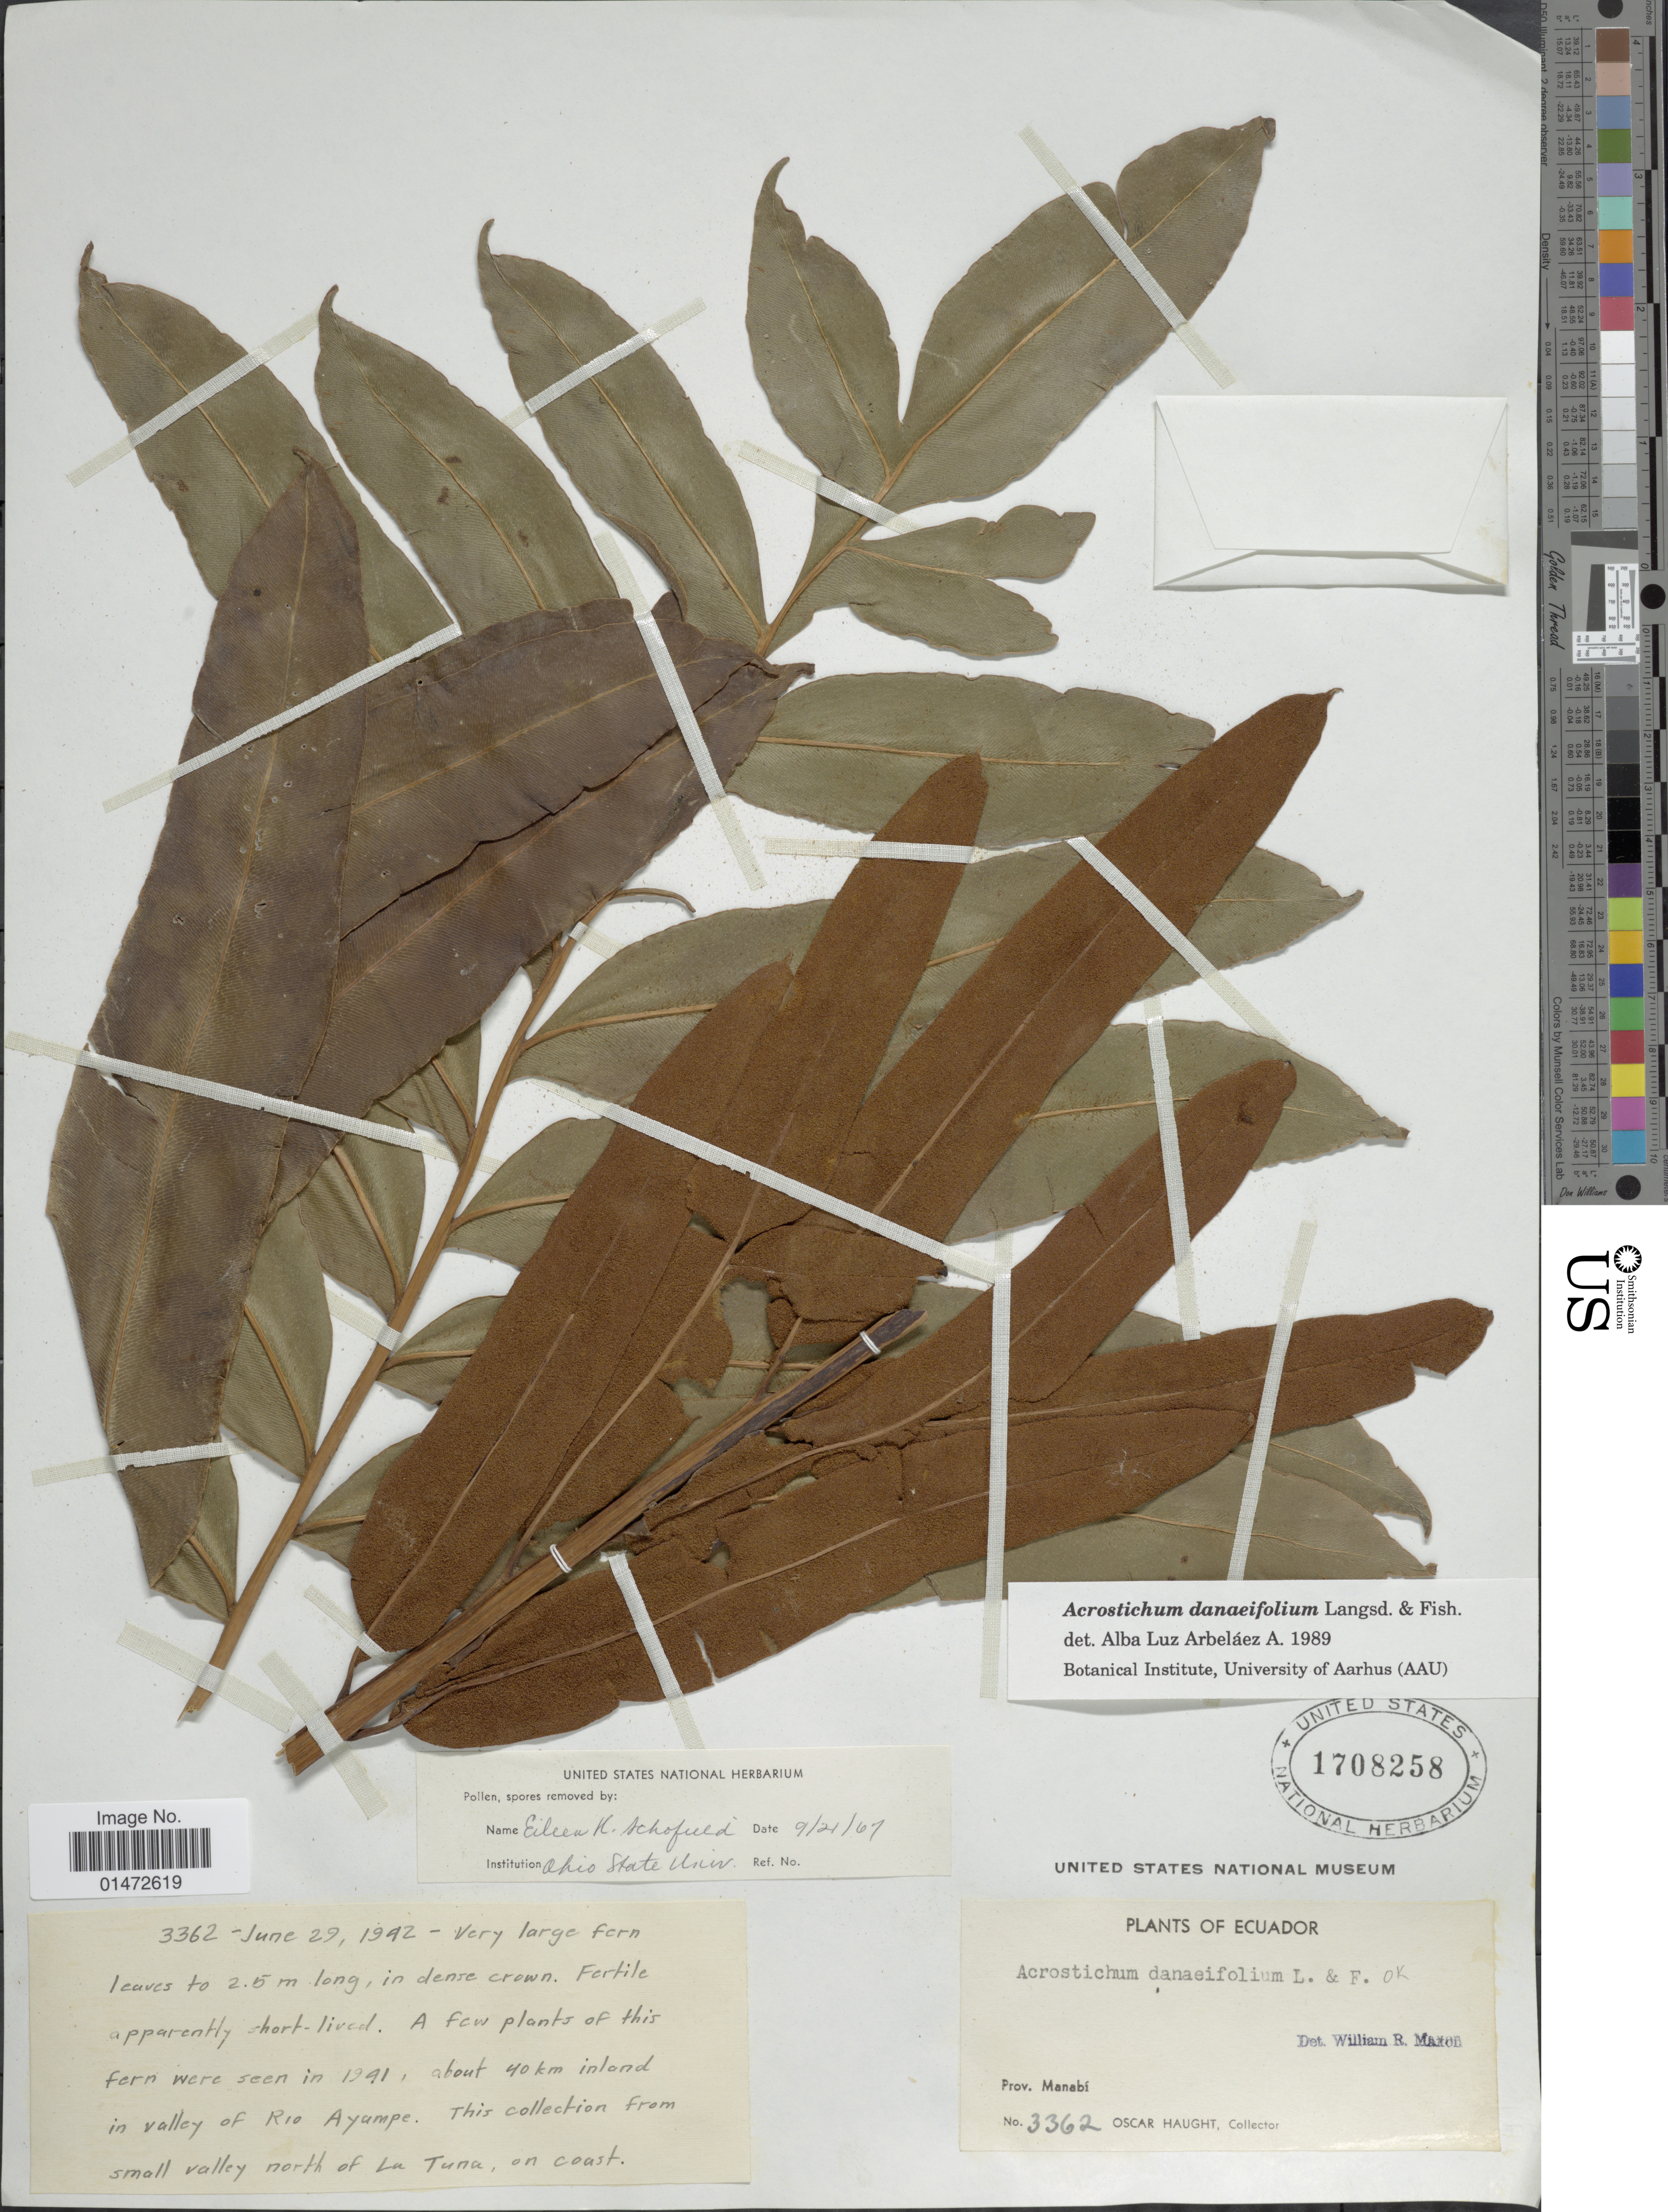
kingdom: Plantae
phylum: Tracheophyta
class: Polypodiopsida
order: Polypodiales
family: Pteridaceae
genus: Acrostichum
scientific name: Acrostichum danaeifolium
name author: Langsd. & Fisch.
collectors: O. L. Haught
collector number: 3362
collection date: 1942-06-29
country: Ecuador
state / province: Manabí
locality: About 40 km inland in valley of Rio Ayampe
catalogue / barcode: US 1708258